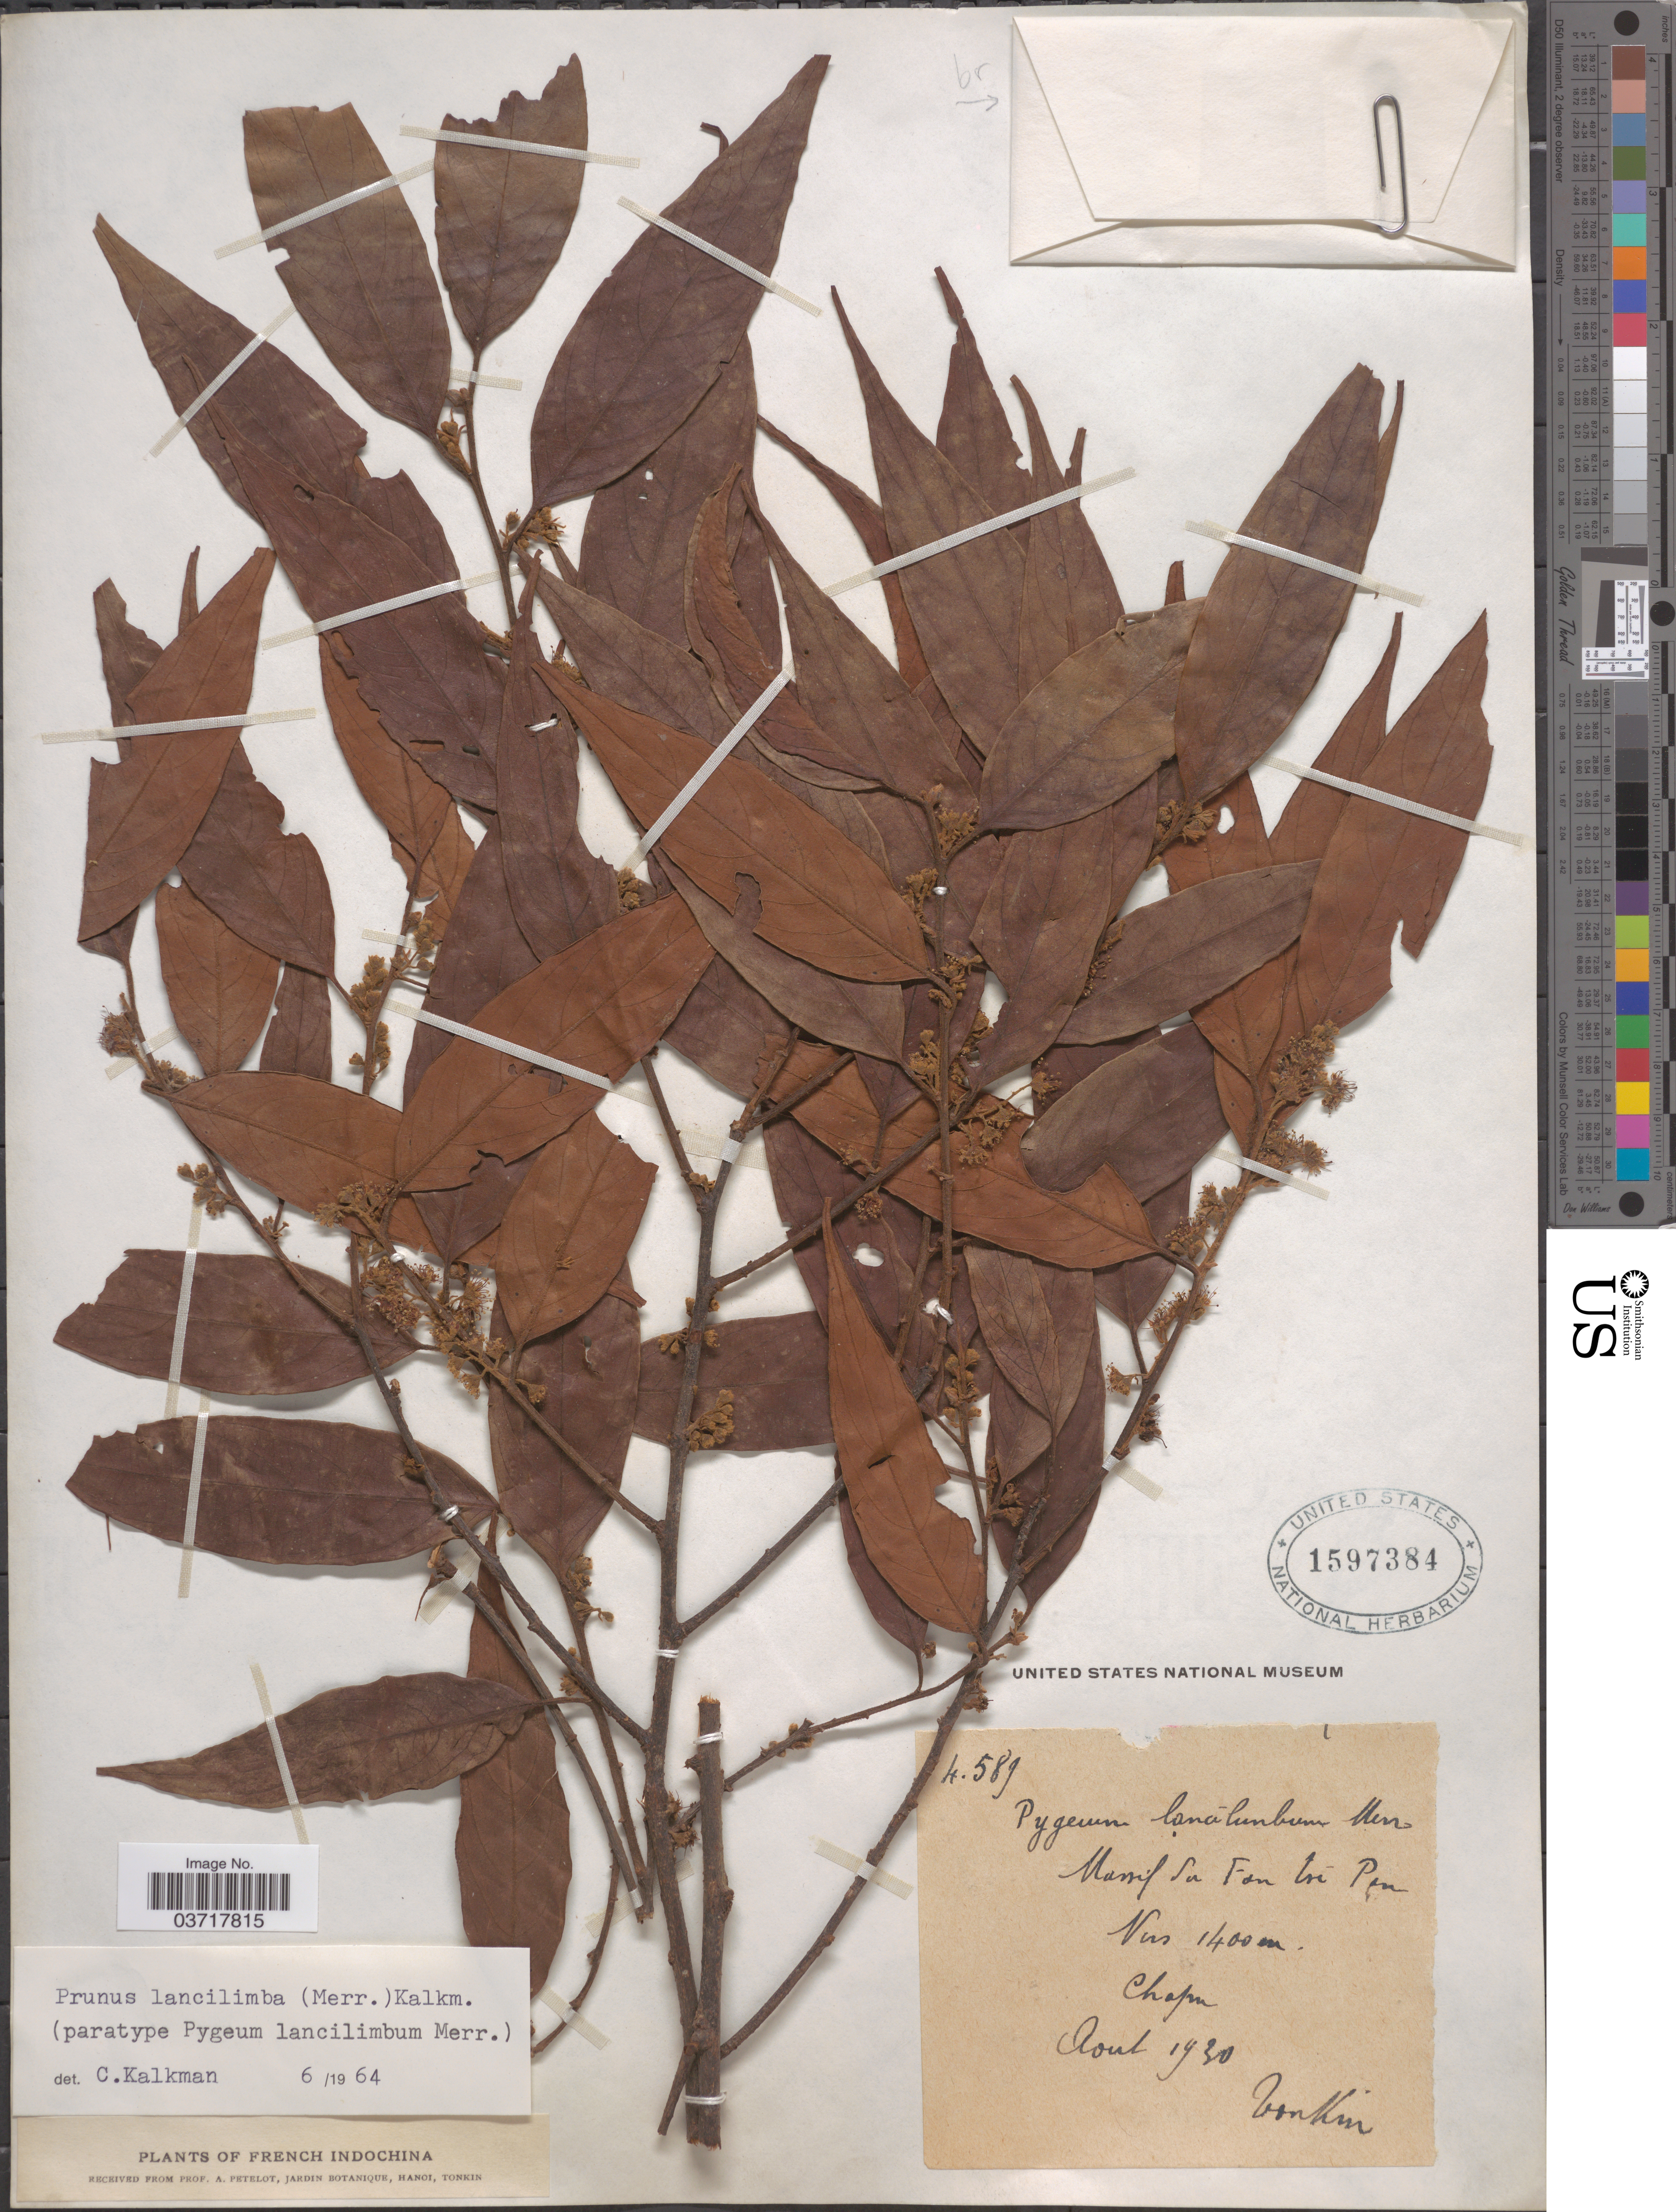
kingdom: Plantae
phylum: Tracheophyta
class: Magnoliopsida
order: Rosales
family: Rosaceae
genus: Prunus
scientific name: Prunus lancilimba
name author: (Merr.) Kalkman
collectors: P. A. Pételot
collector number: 4589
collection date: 1930-08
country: Vietnam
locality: French Indochina. Massif du Fan tri Pan. Chapa.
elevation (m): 1400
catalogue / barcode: US 1597384